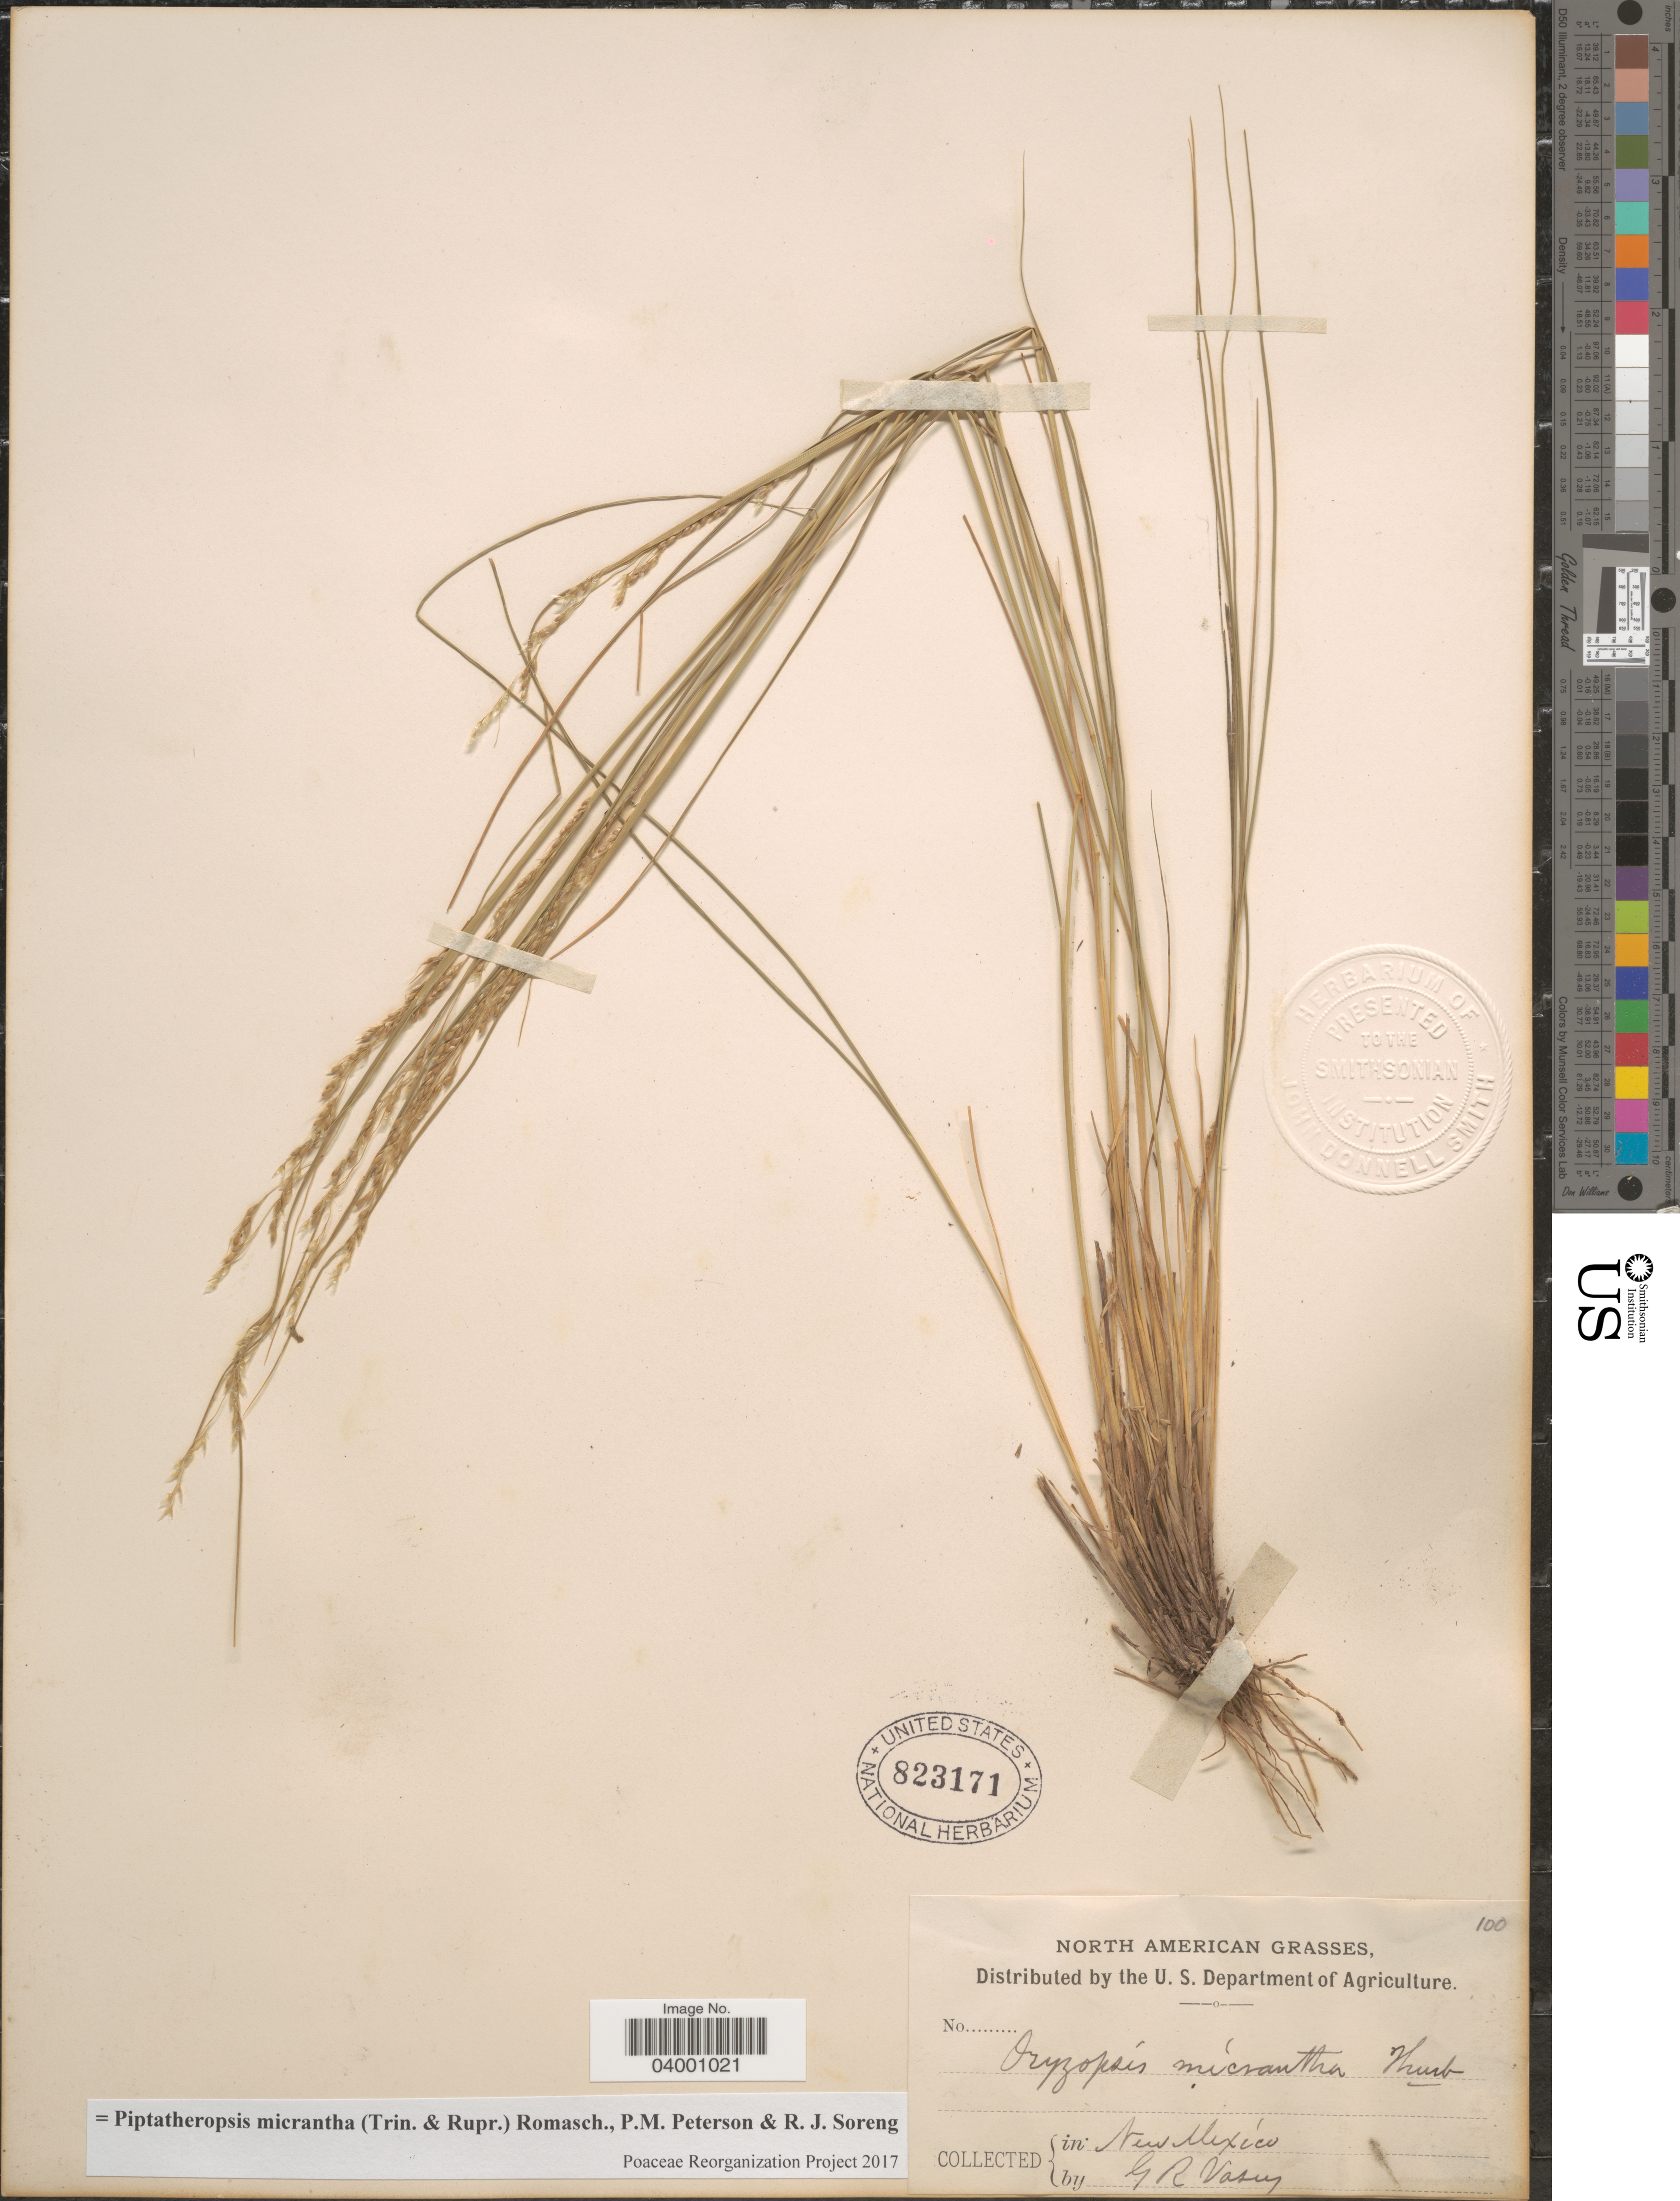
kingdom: Plantae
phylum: Tracheophyta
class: Liliopsida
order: Poales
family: Poaceae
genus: Piptatheropsis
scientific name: Piptatheropsis micrantha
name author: (Trin. & Rupr.) Romasch.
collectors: G. R. Vasey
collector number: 100?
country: United States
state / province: New Mexico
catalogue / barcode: US 823171